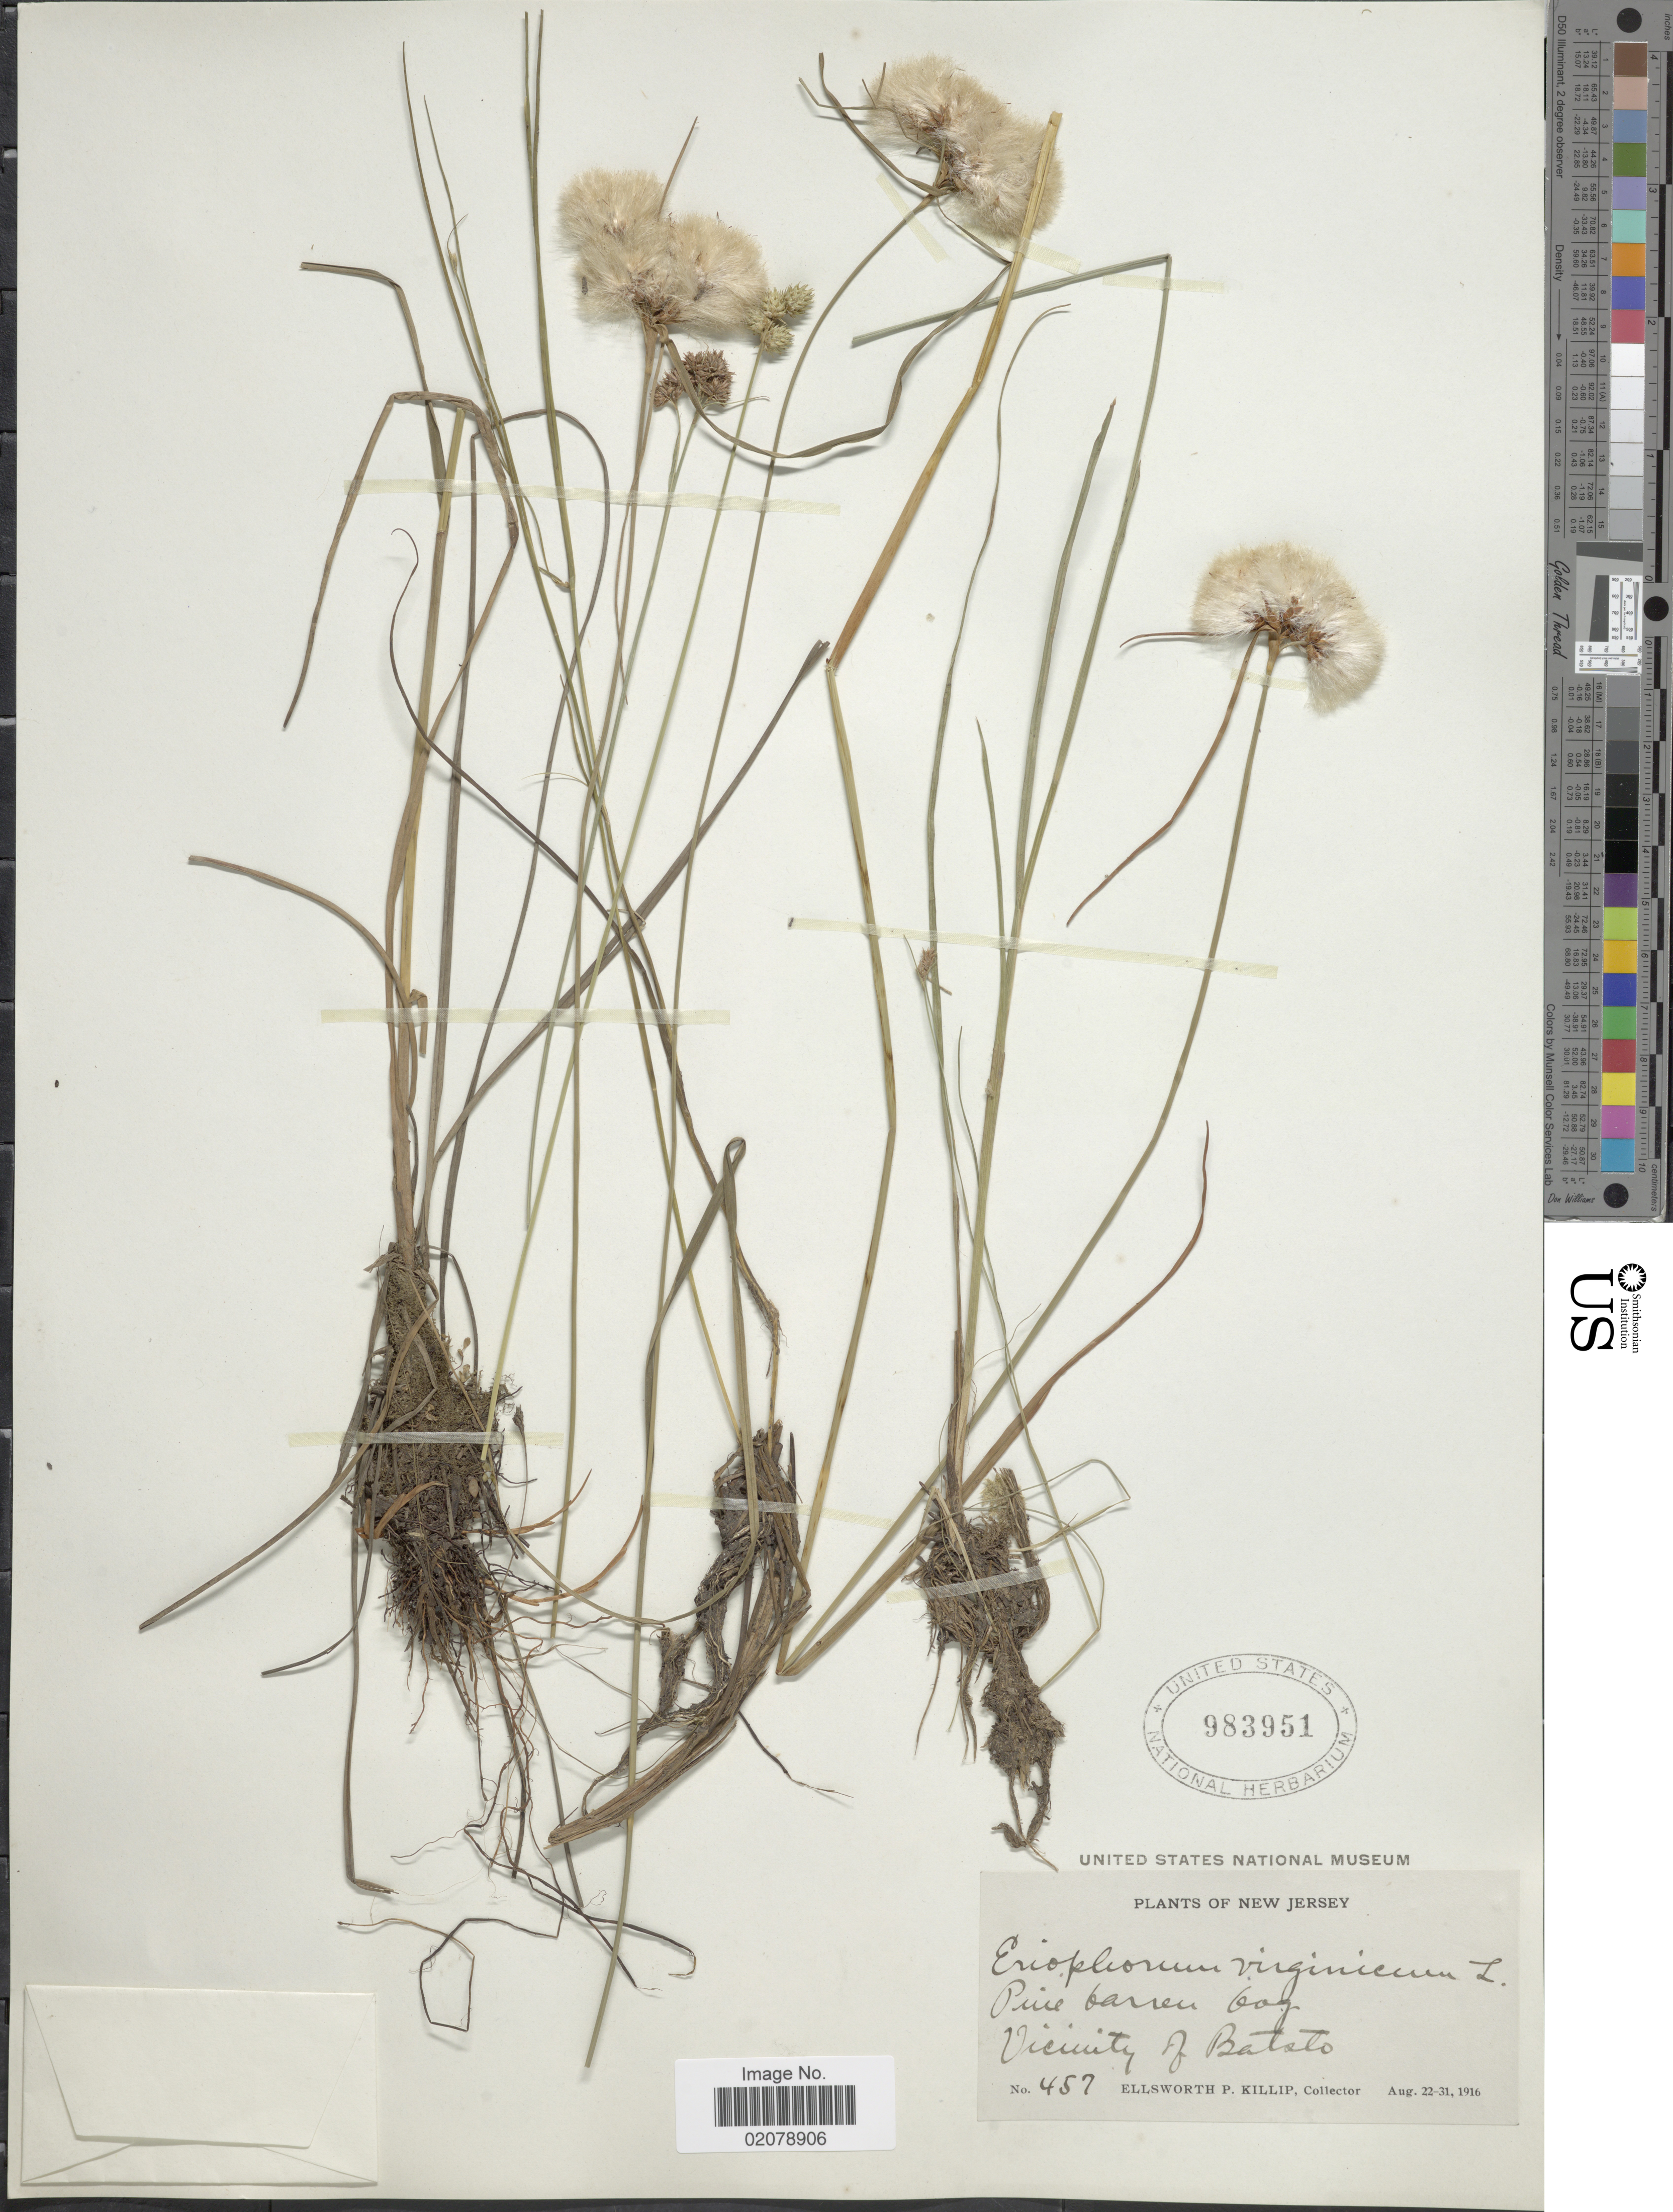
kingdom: Plantae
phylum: Tracheophyta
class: Liliopsida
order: Poales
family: Cyperaceae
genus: Eriophorum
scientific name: Eriophorum virginicum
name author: L.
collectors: E. P. Killip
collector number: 457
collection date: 1916-08-22/1916-08-31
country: United States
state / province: New Jersey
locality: Vicinity of Batsto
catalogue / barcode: US 986951